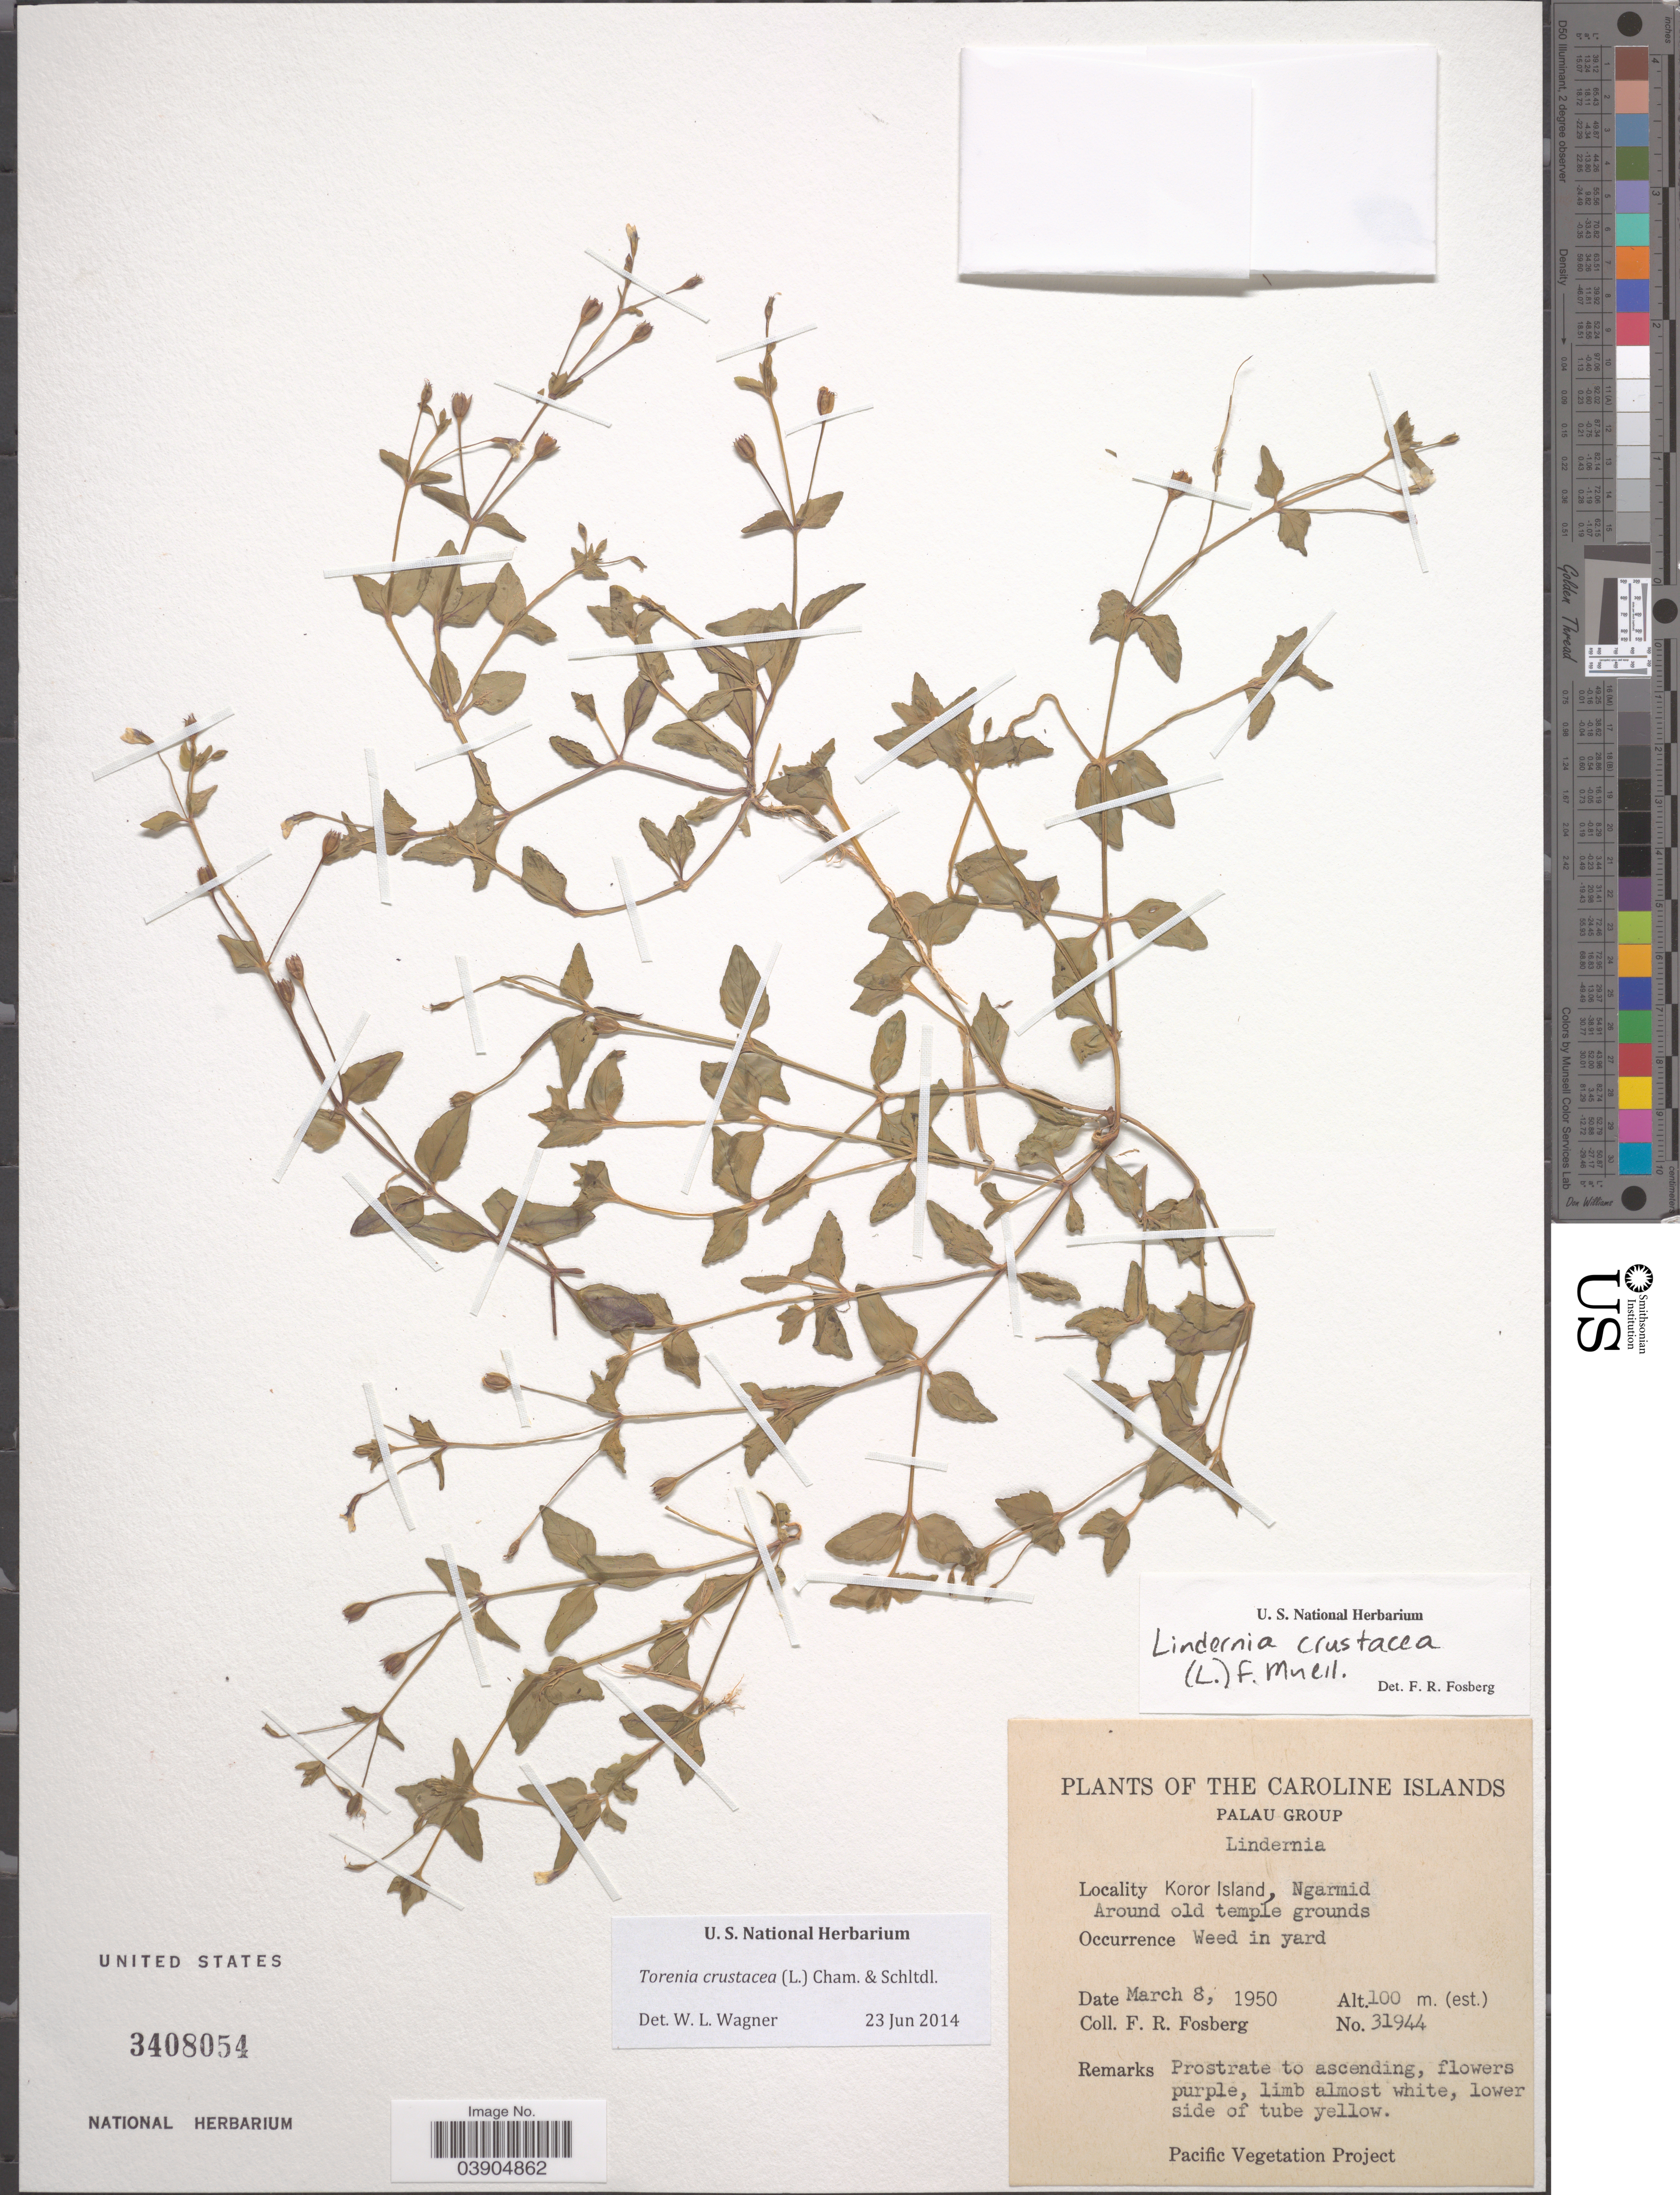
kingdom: Plantae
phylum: Tracheophyta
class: Magnoliopsida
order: Lamiales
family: Linderniaceae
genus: Lindernia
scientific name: Lindernia crustacea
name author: (L.) F. Muell.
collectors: F. R. Fosberg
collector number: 31944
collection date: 1950-03-08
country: Palau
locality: The Caroline Islands. Palau Group. Koror Island, Ngarmid. Around old temple grounds.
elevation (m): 100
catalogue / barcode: US 3408054